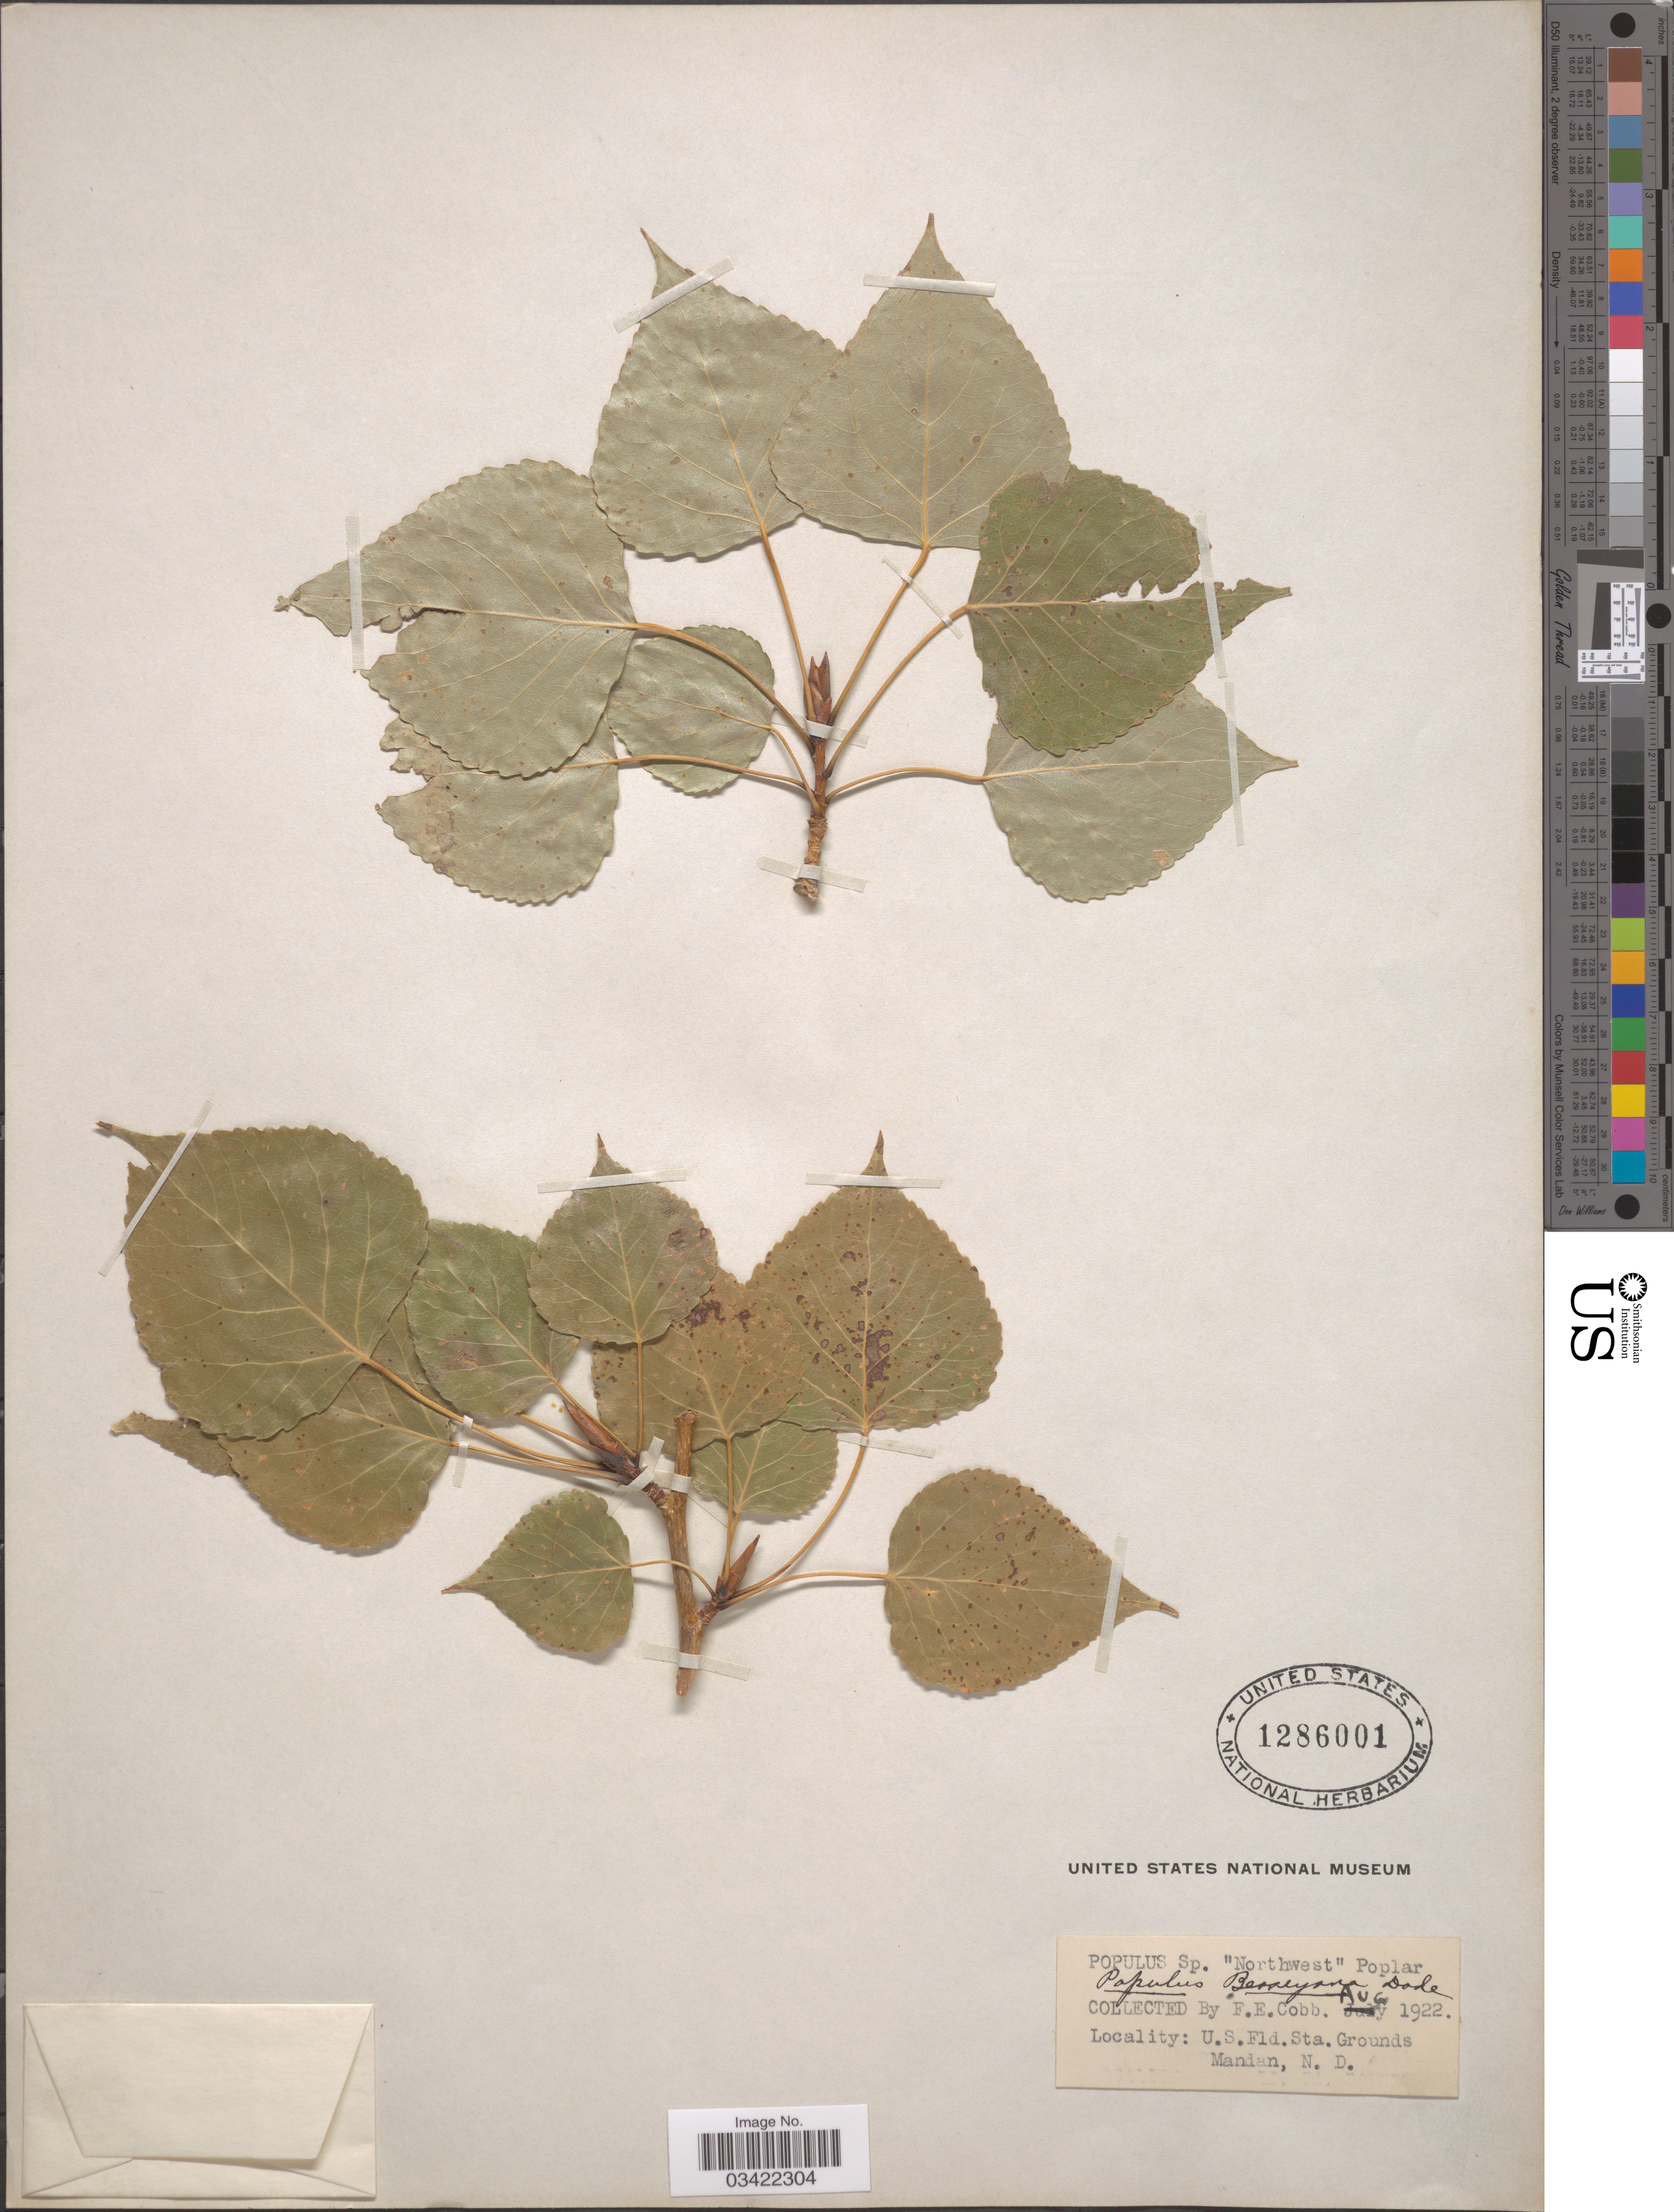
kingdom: Plantae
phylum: Tracheophyta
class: Magnoliopsida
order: Malpighiales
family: Salicaceae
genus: Populus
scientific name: Populus x jackii 'Balm of Gilead'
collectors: F. Cobby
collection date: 1922-08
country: United States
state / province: North Dakota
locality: U.S. Fld. Sta. Grounds. Mandan.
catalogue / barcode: US 1286001